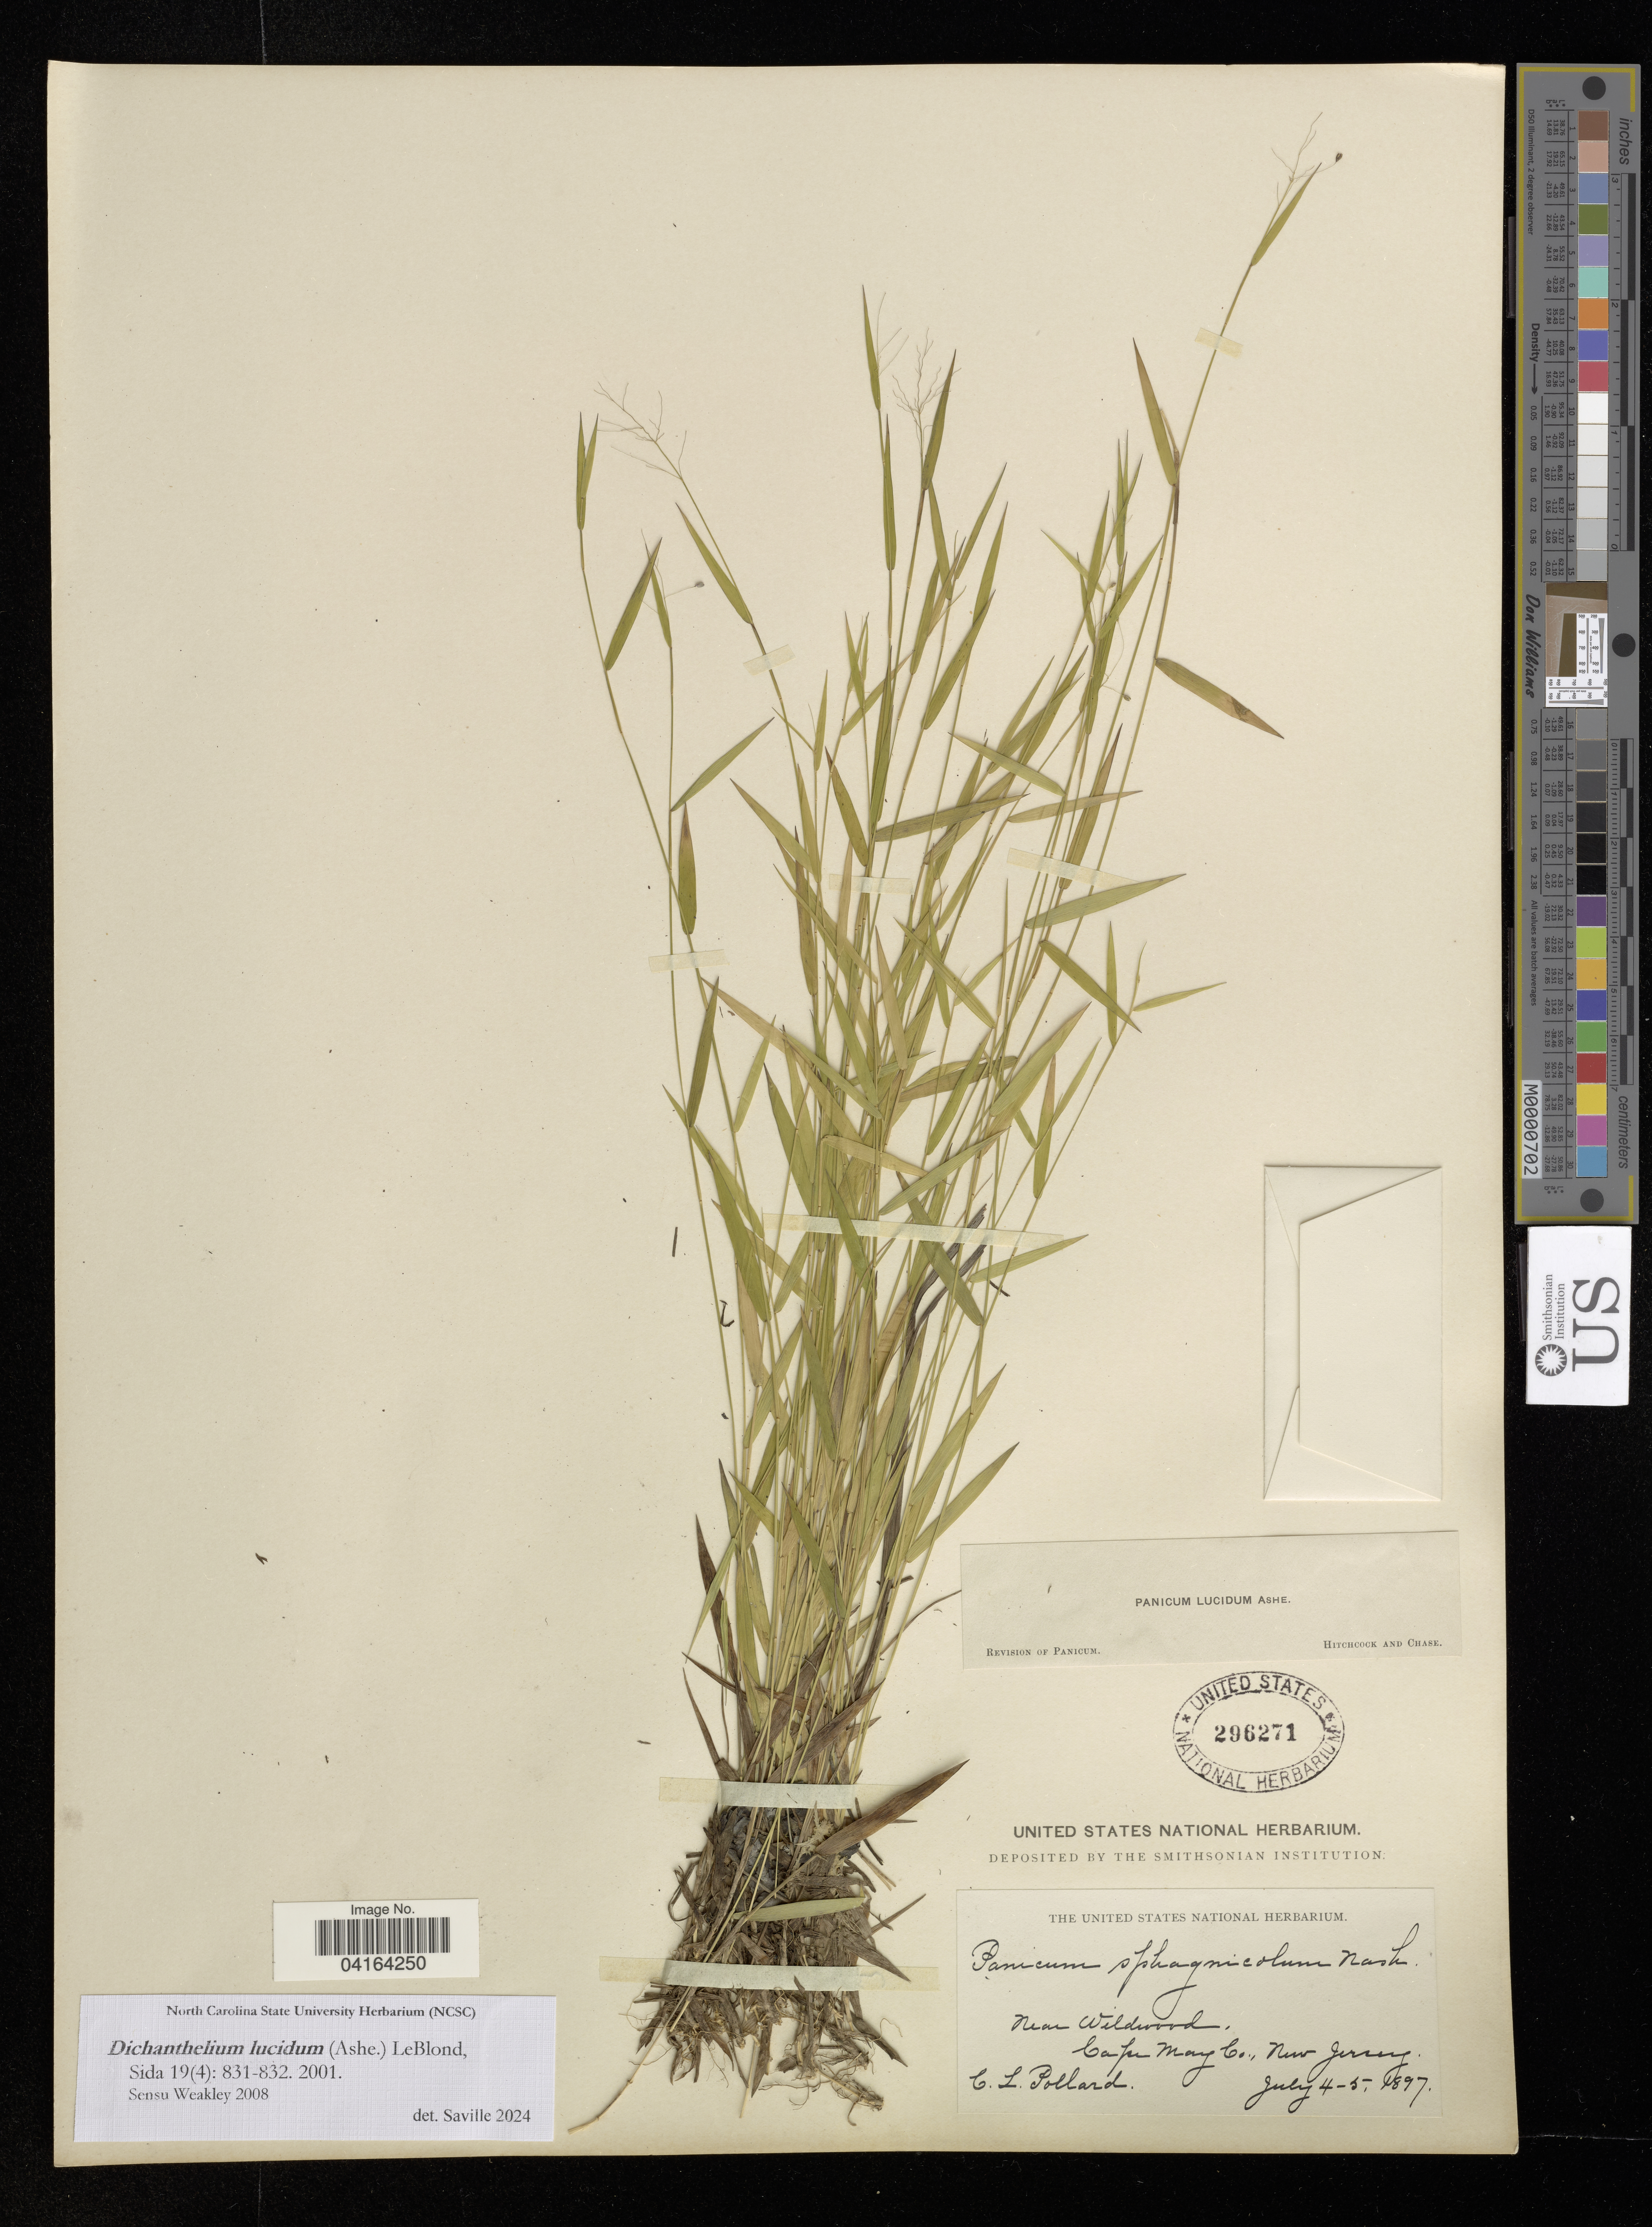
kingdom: Plantae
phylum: Tracheophyta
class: Liliopsida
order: Poales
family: Poaceae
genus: Dichanthelium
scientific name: Dichanthelium lucidum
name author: (Ashe) LeBlond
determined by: Saville, A. C., (NCSC), North Carolina State University (UNITED STATES)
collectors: C. L. Pollard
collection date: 1897-07-04/1897-07-05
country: United States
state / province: New Jersey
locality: Near Wildwood, Cape May Co.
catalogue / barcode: US 296271